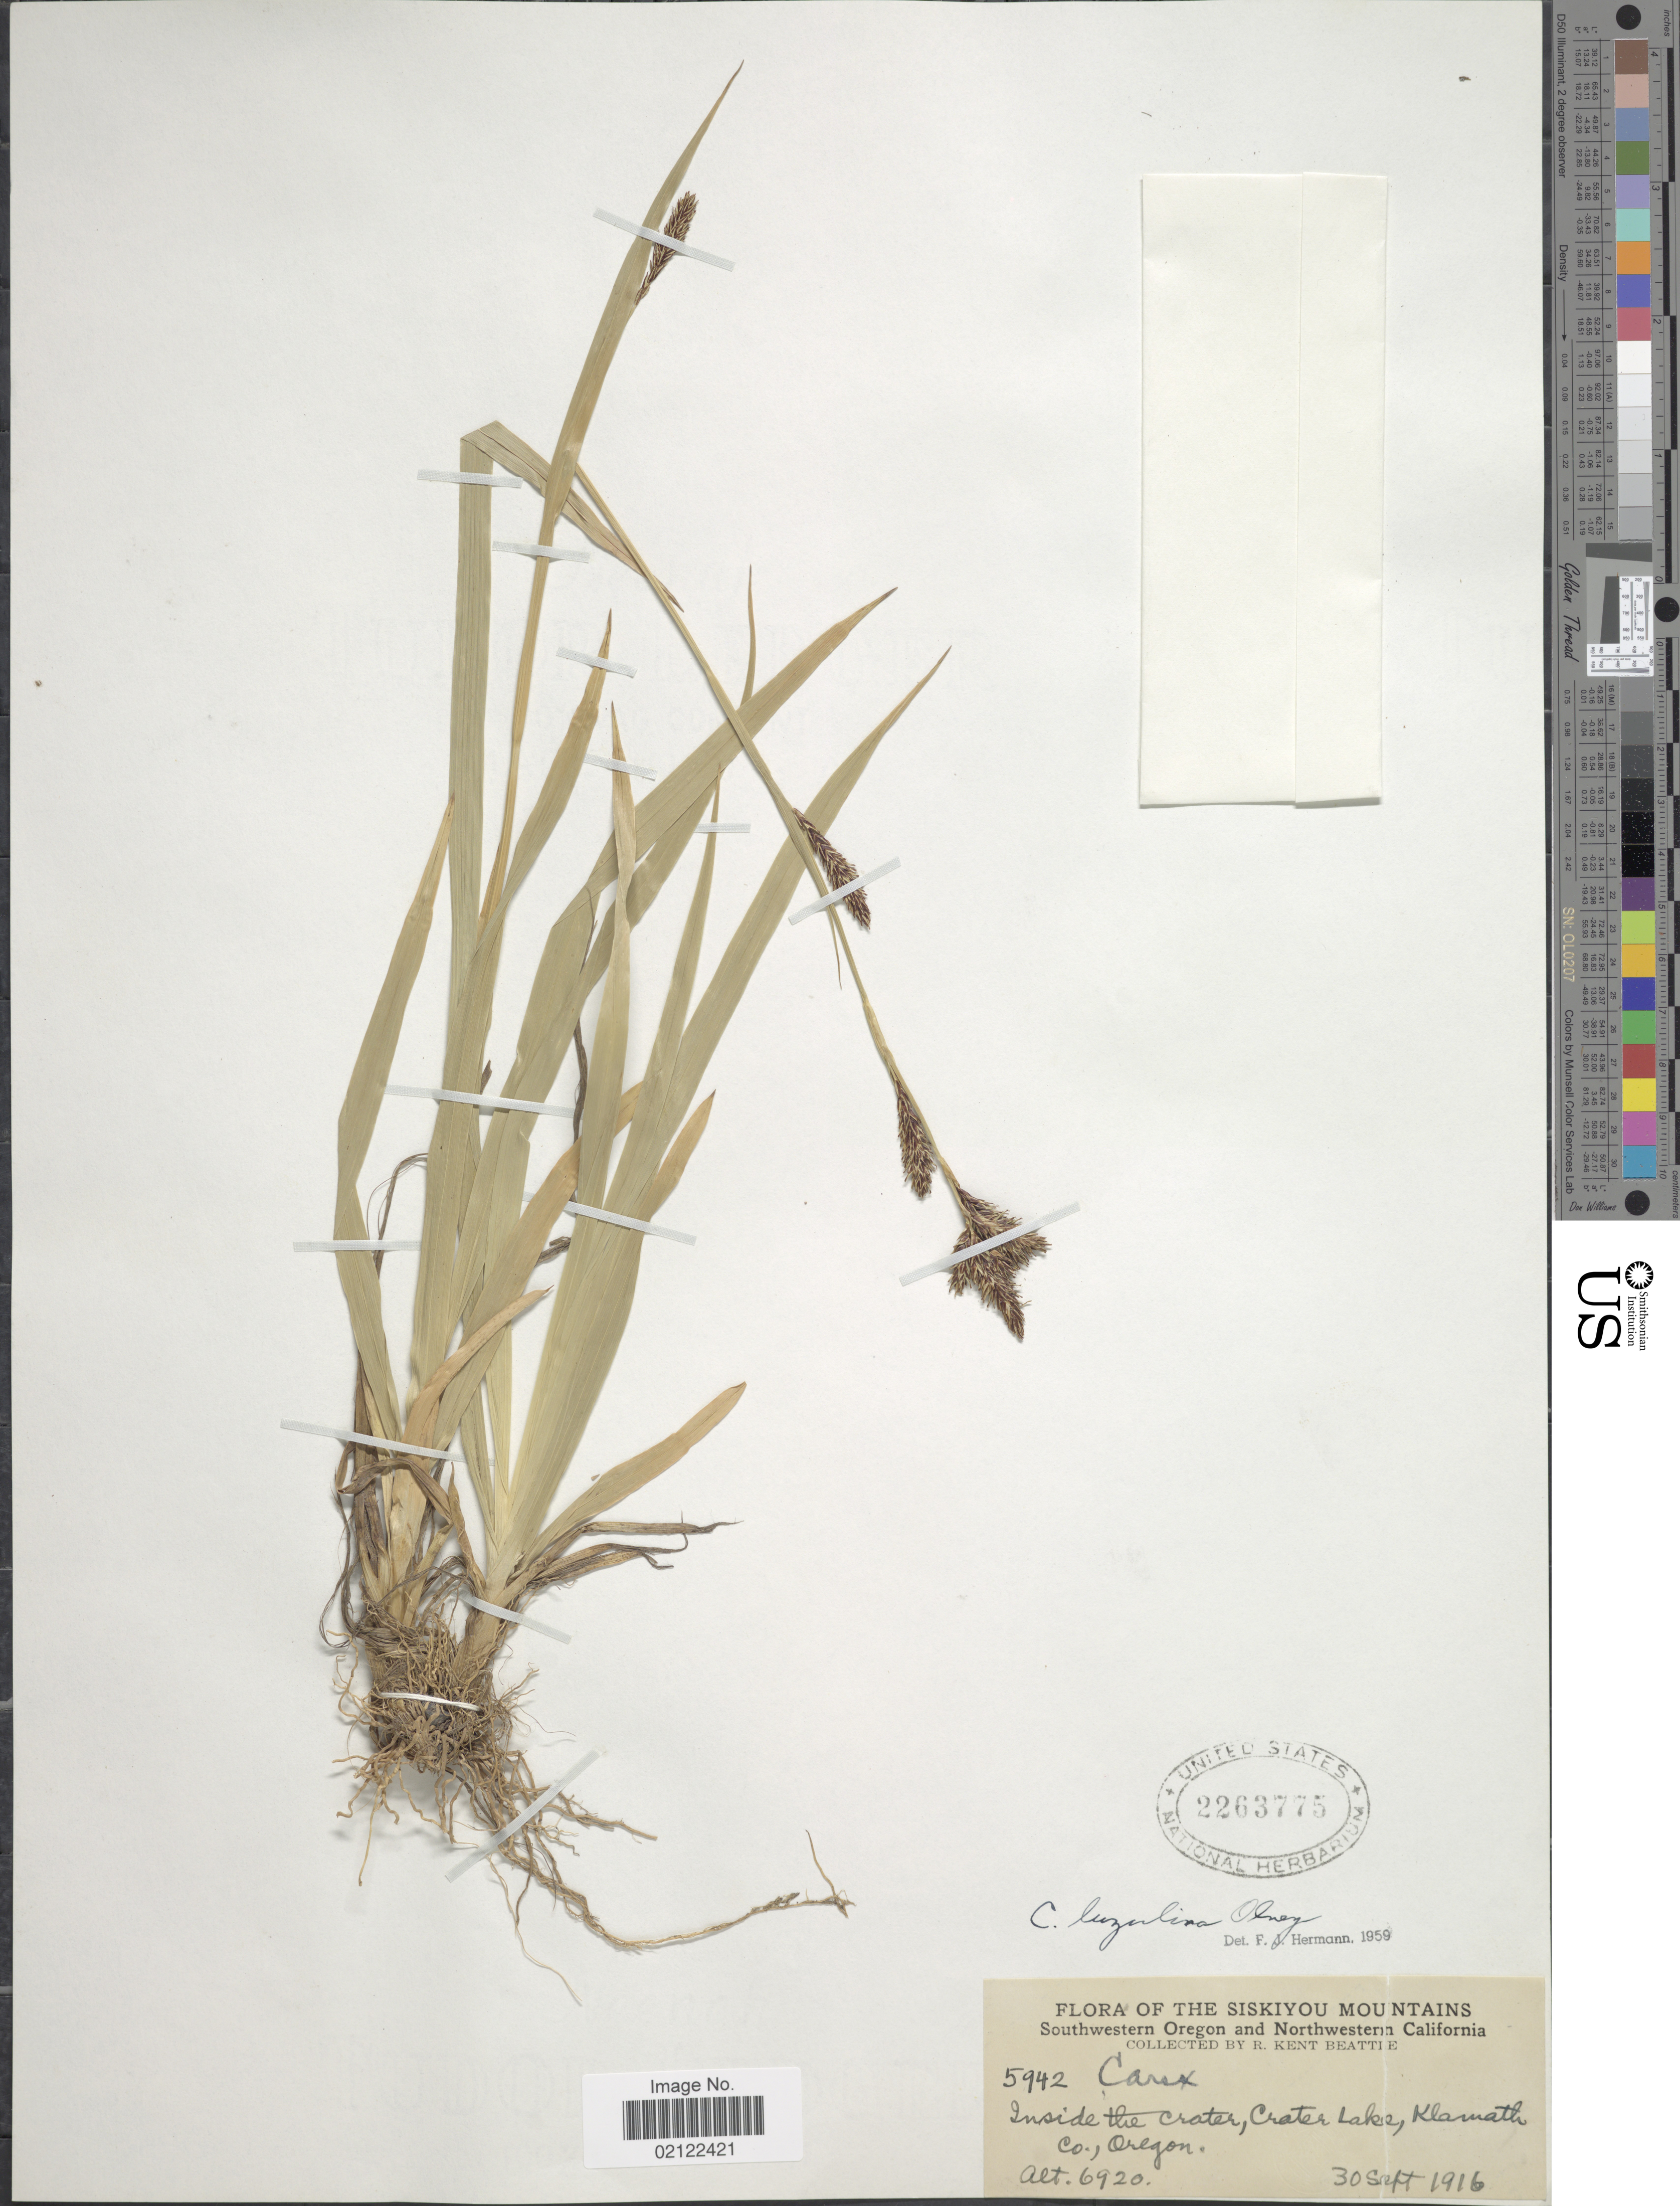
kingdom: Plantae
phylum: Tracheophyta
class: Liliopsida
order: Poales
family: Cyperaceae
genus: Carex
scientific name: Carex luzulina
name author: Olney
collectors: R. K. Beattie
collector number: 5942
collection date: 1916-09-30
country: United States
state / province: Oregon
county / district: Klamath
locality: Siskiyou Mountains. Southwestern Oregon and Northwestern California. Inside the crater, Crater Lake, Klamath Co., Oregon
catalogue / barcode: US 2263775